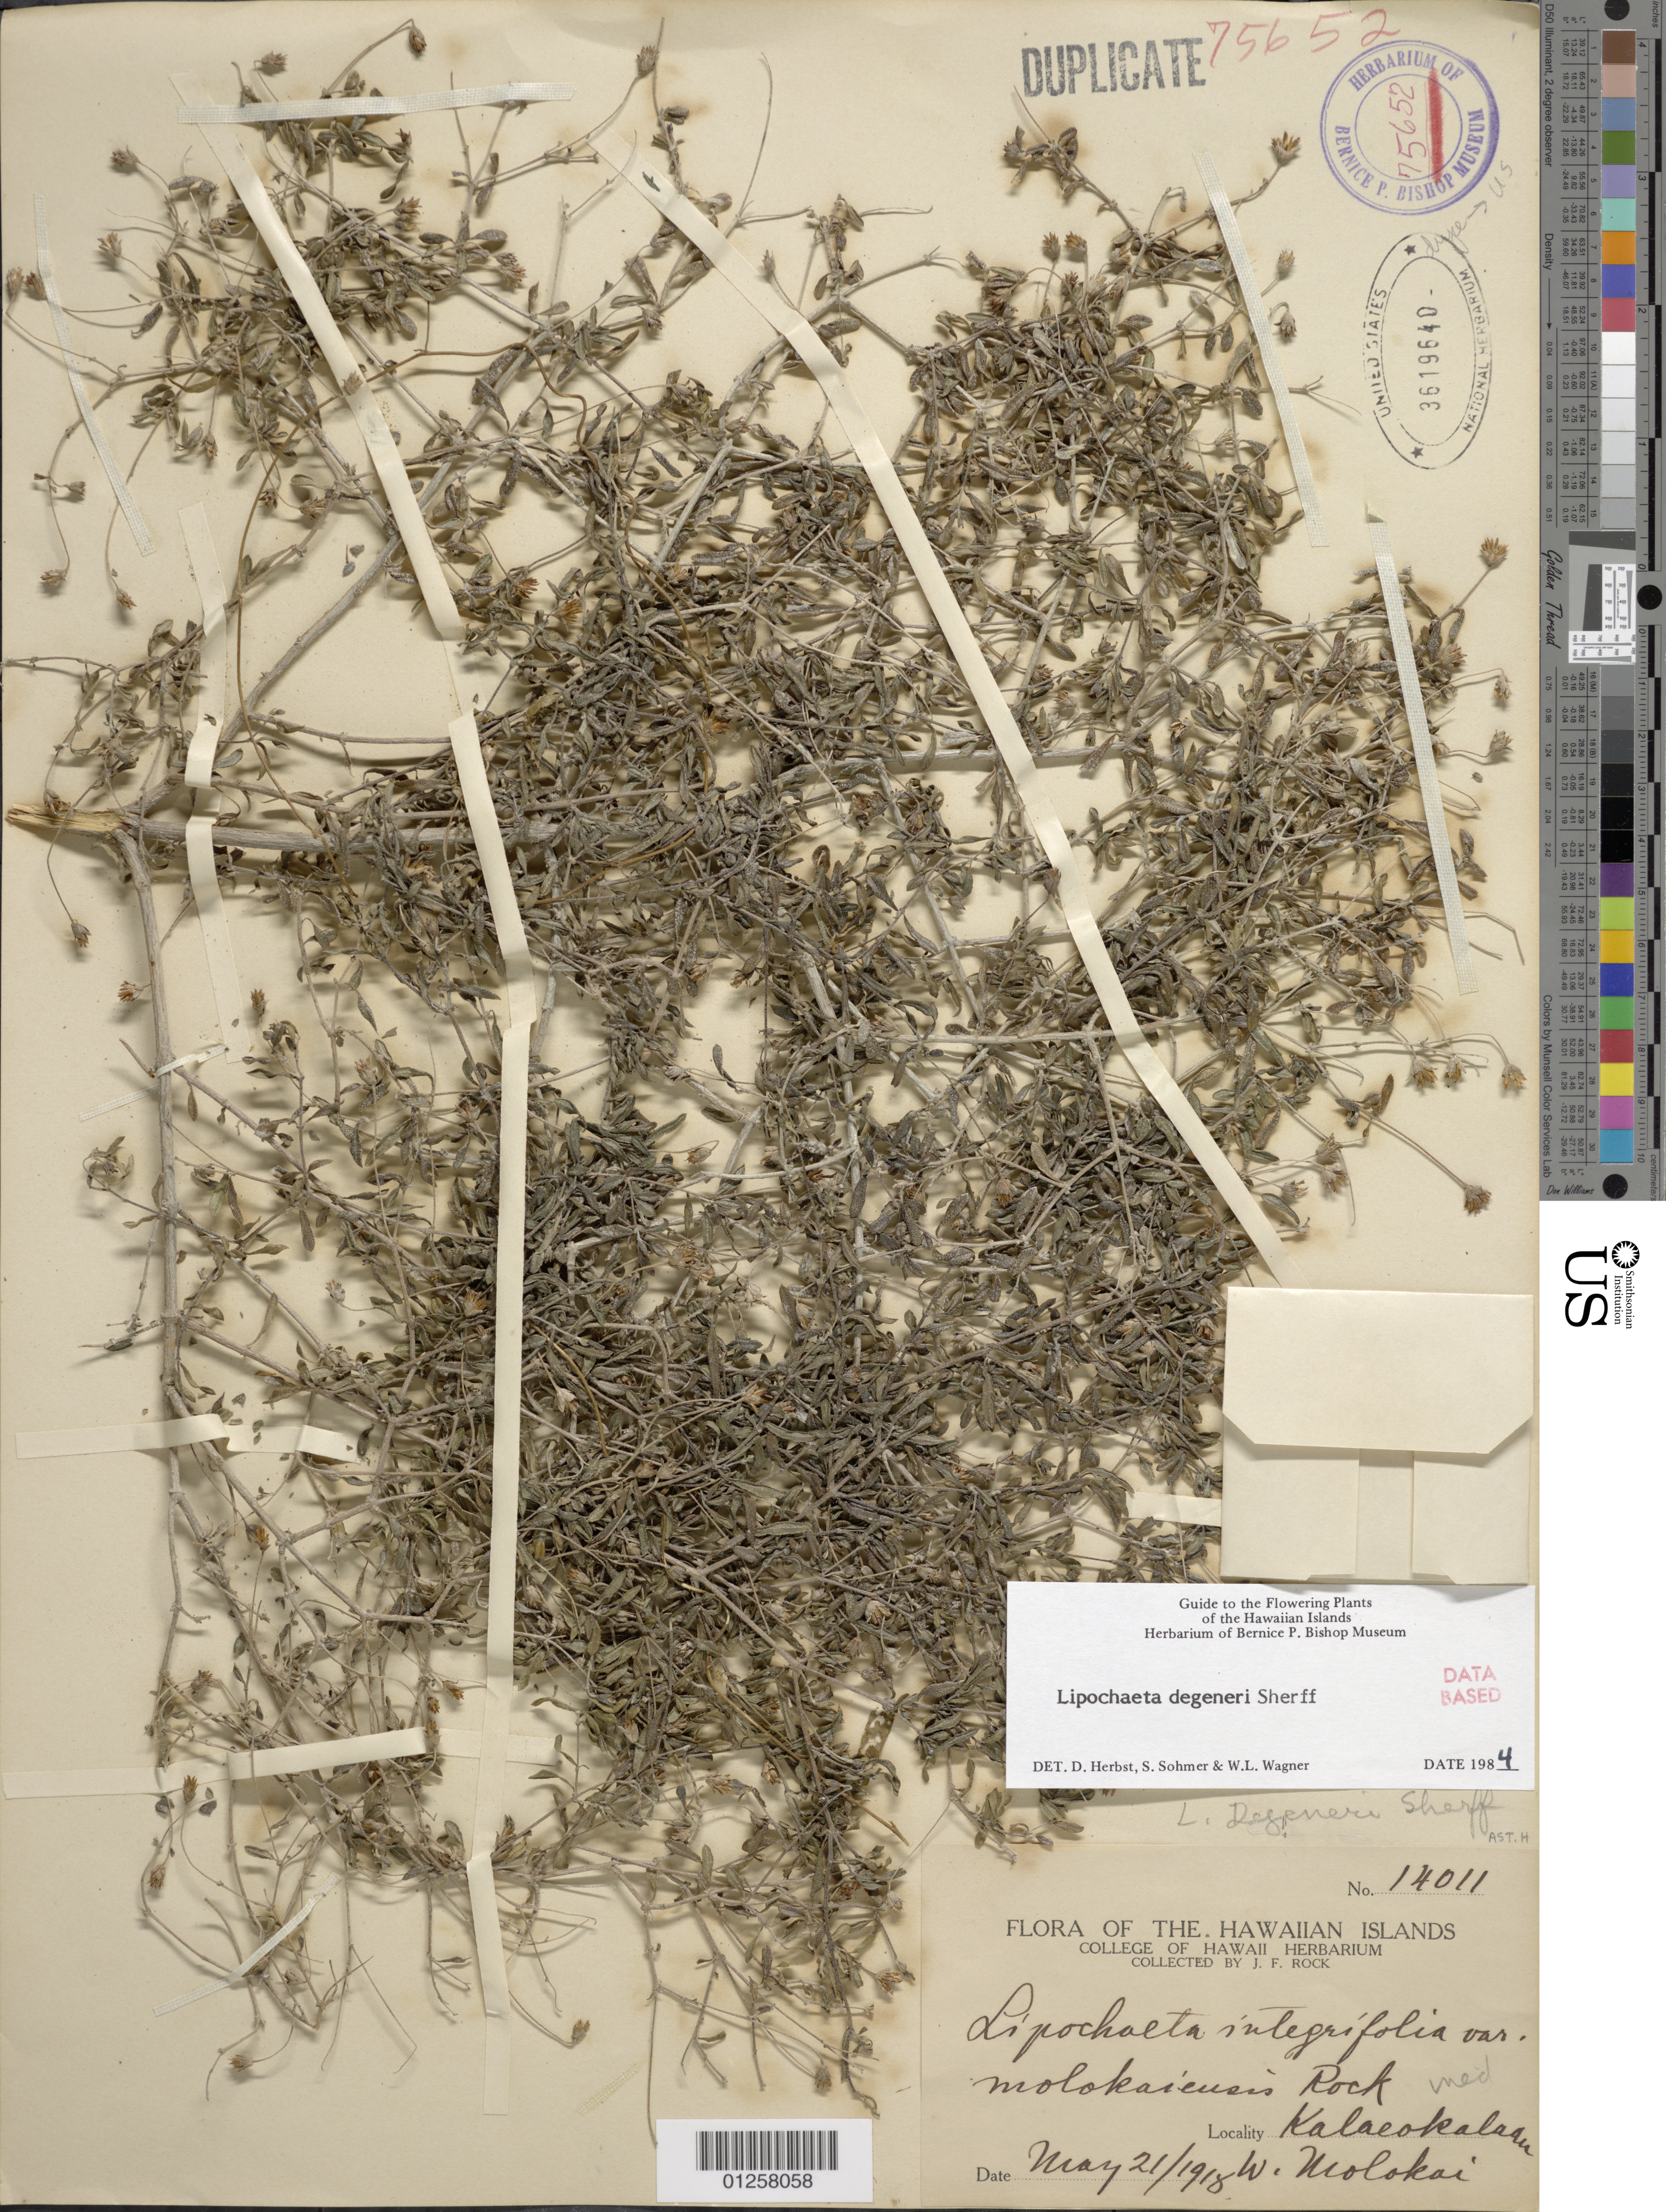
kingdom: Plantae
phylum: Tracheophyta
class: Magnoliopsida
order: Asterales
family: Asteraceae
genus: Lipochaeta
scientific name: Lipochaeta degeneri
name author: Sherff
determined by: Herbst, D. R.; Sohmer, S. H.; Wagner, W. L.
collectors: J. F. Rock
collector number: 14011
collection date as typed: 21 May 1918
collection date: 1918-05-21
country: United States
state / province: Hawaii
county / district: Maui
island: Moloka'i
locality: W Molokai, Kalaeokalaau.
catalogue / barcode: US 3619640